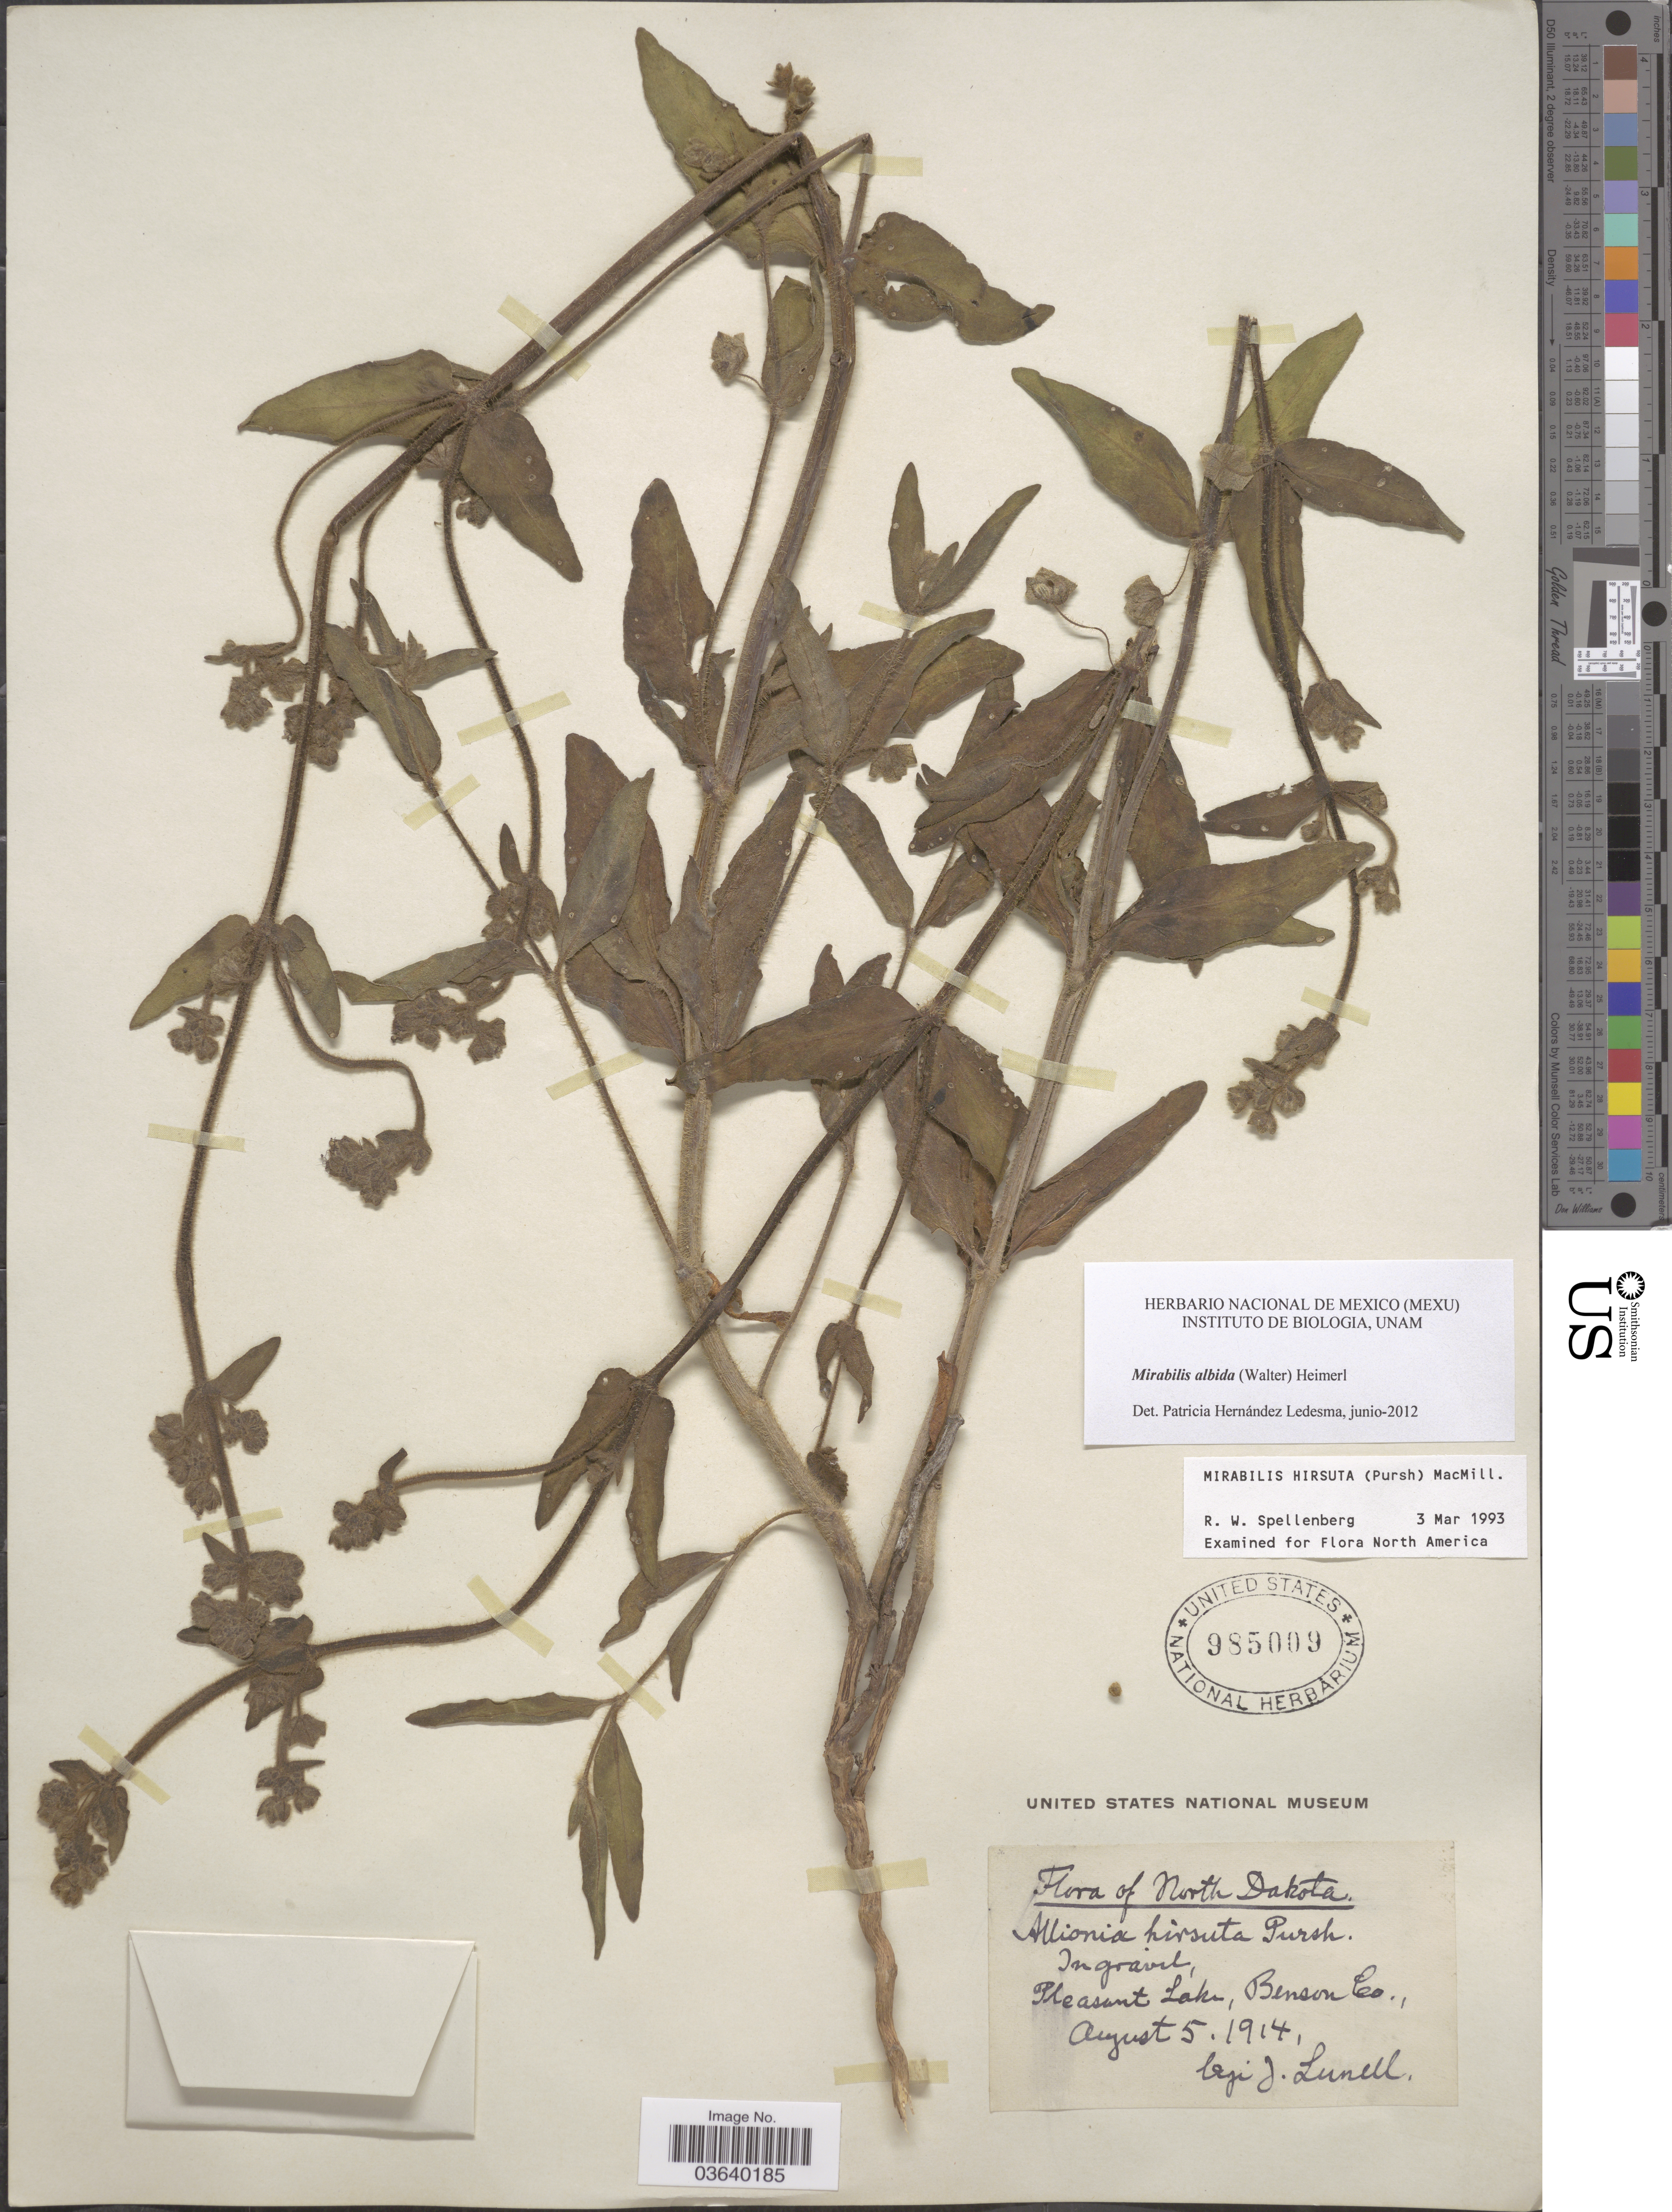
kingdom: Plantae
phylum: Tracheophyta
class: Magnoliopsida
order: Caryophyllales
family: Nyctaginaceae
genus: Mirabilis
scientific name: Mirabilis albida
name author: (Walter) Heimerl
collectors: J. Lunell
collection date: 1914-08-05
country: United States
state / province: North Dakota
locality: Pleasant Lake, Benson Co.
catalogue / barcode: US 985009